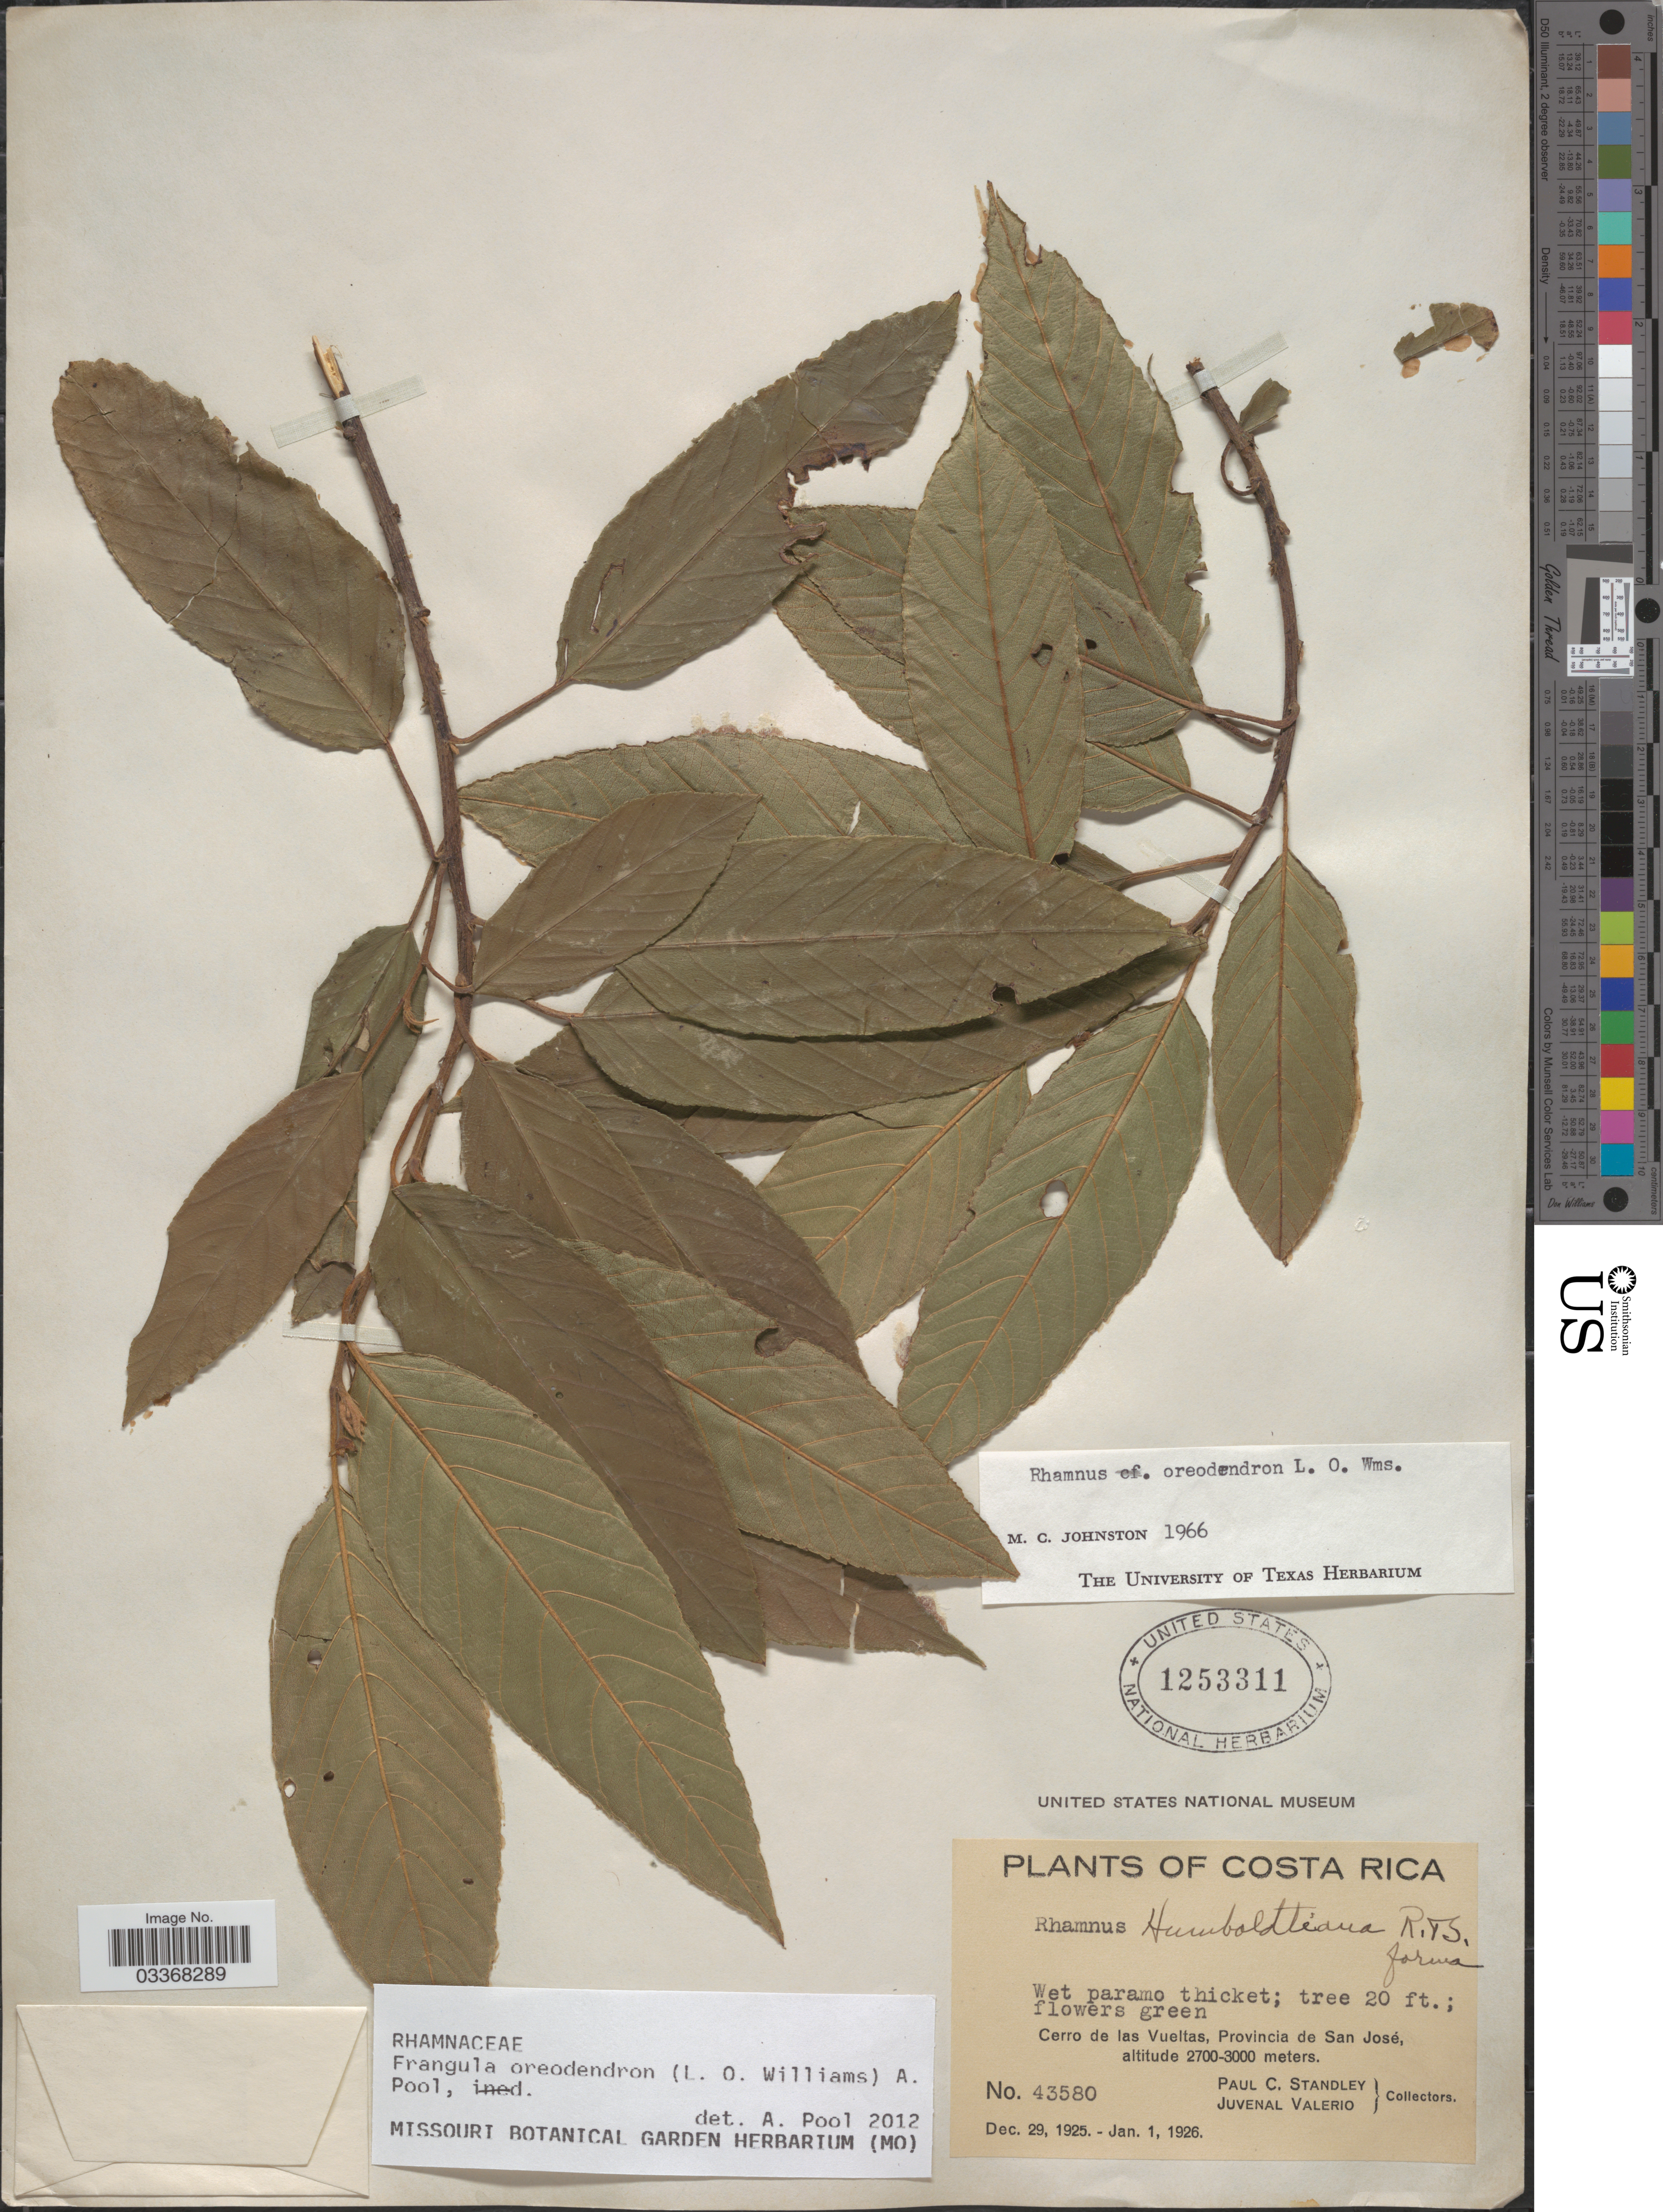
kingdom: Plantae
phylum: Tracheophyta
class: Magnoliopsida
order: Rosales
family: Rhamnaceae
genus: Frangula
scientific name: Frangula oreodendron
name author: (L.O. Williams) A. Pool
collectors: P. C. Standley & J. Valerio R.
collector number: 43580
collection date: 1925-12-29/1926-01-01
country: Costa Rica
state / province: San José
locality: Cerro de las Vueltas.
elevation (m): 2700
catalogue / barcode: US 1253311